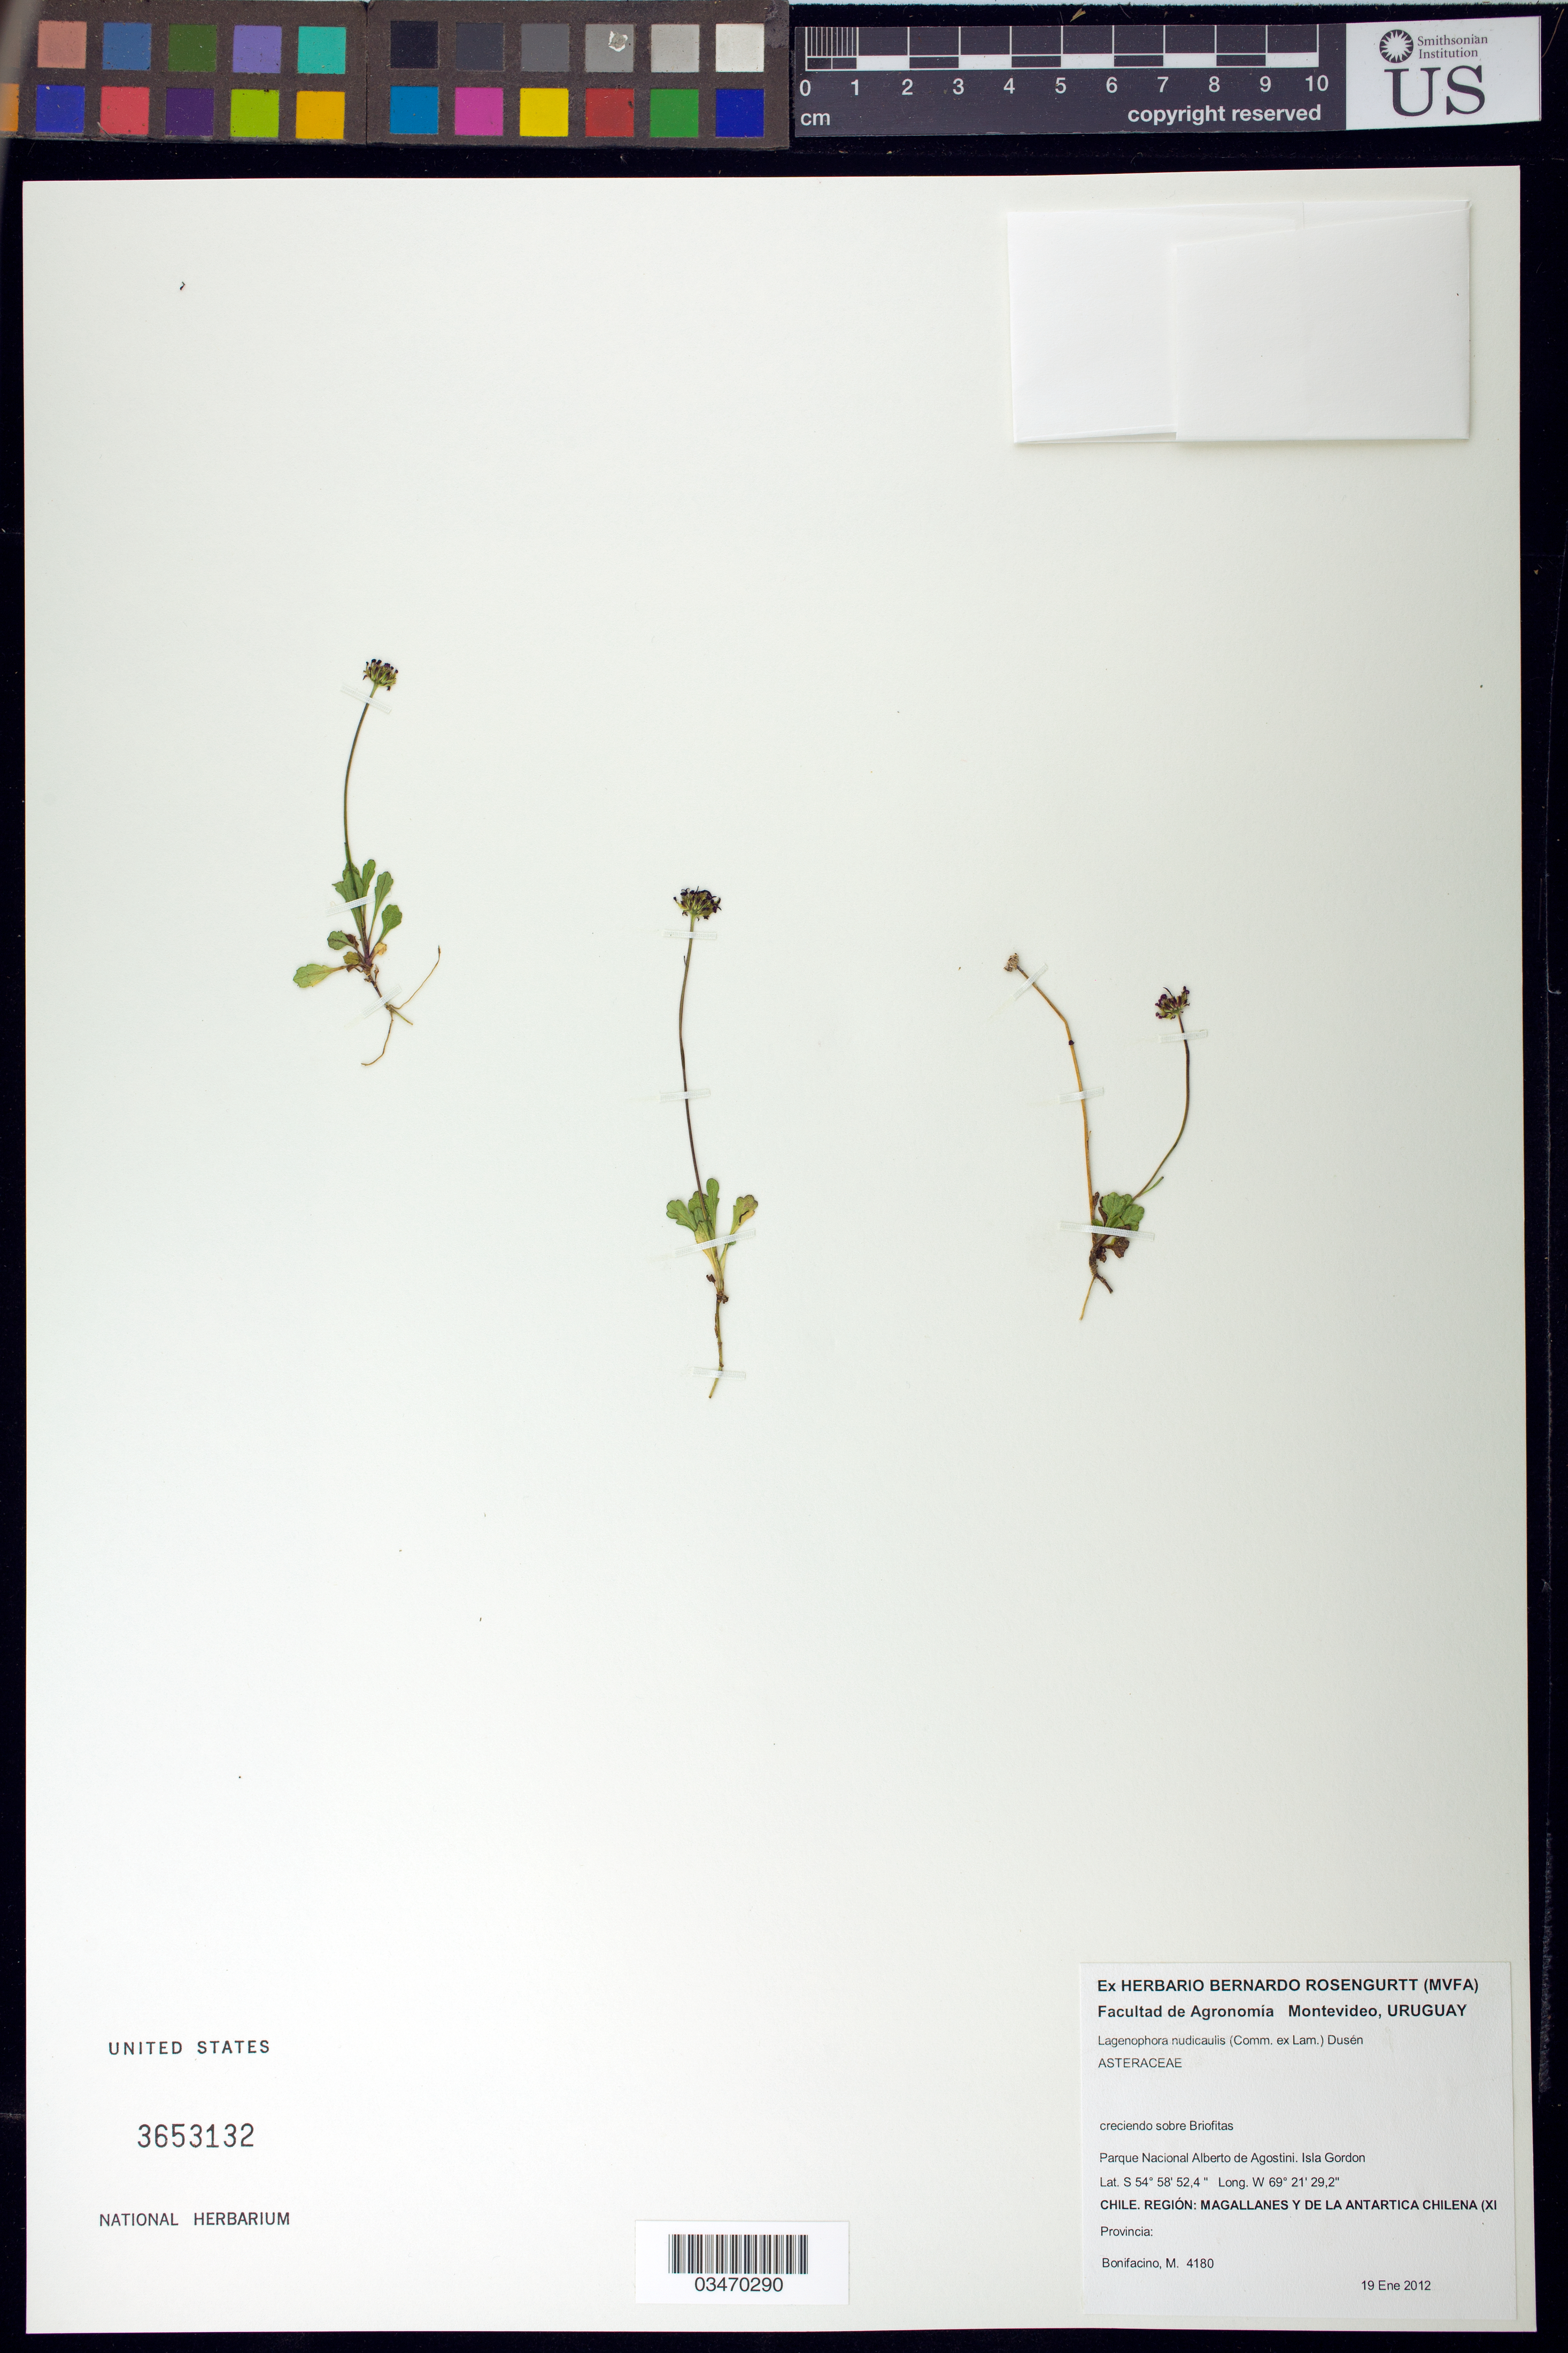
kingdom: Plantae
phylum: Tracheophyta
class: Magnoliopsida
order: Asterales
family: Asteraceae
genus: Lagenophora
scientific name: Lagenophora nudicaulis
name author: (Lam.) T.R. Dudley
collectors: M. Bonifacino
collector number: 4180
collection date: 2012-01-19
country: Chile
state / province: Magallanes y de la Antártica Chilena (XII)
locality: Parque Nacional Alberto de Agostini. Isla Gordon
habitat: Creciendo sobre Briofitas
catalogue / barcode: US 3653132